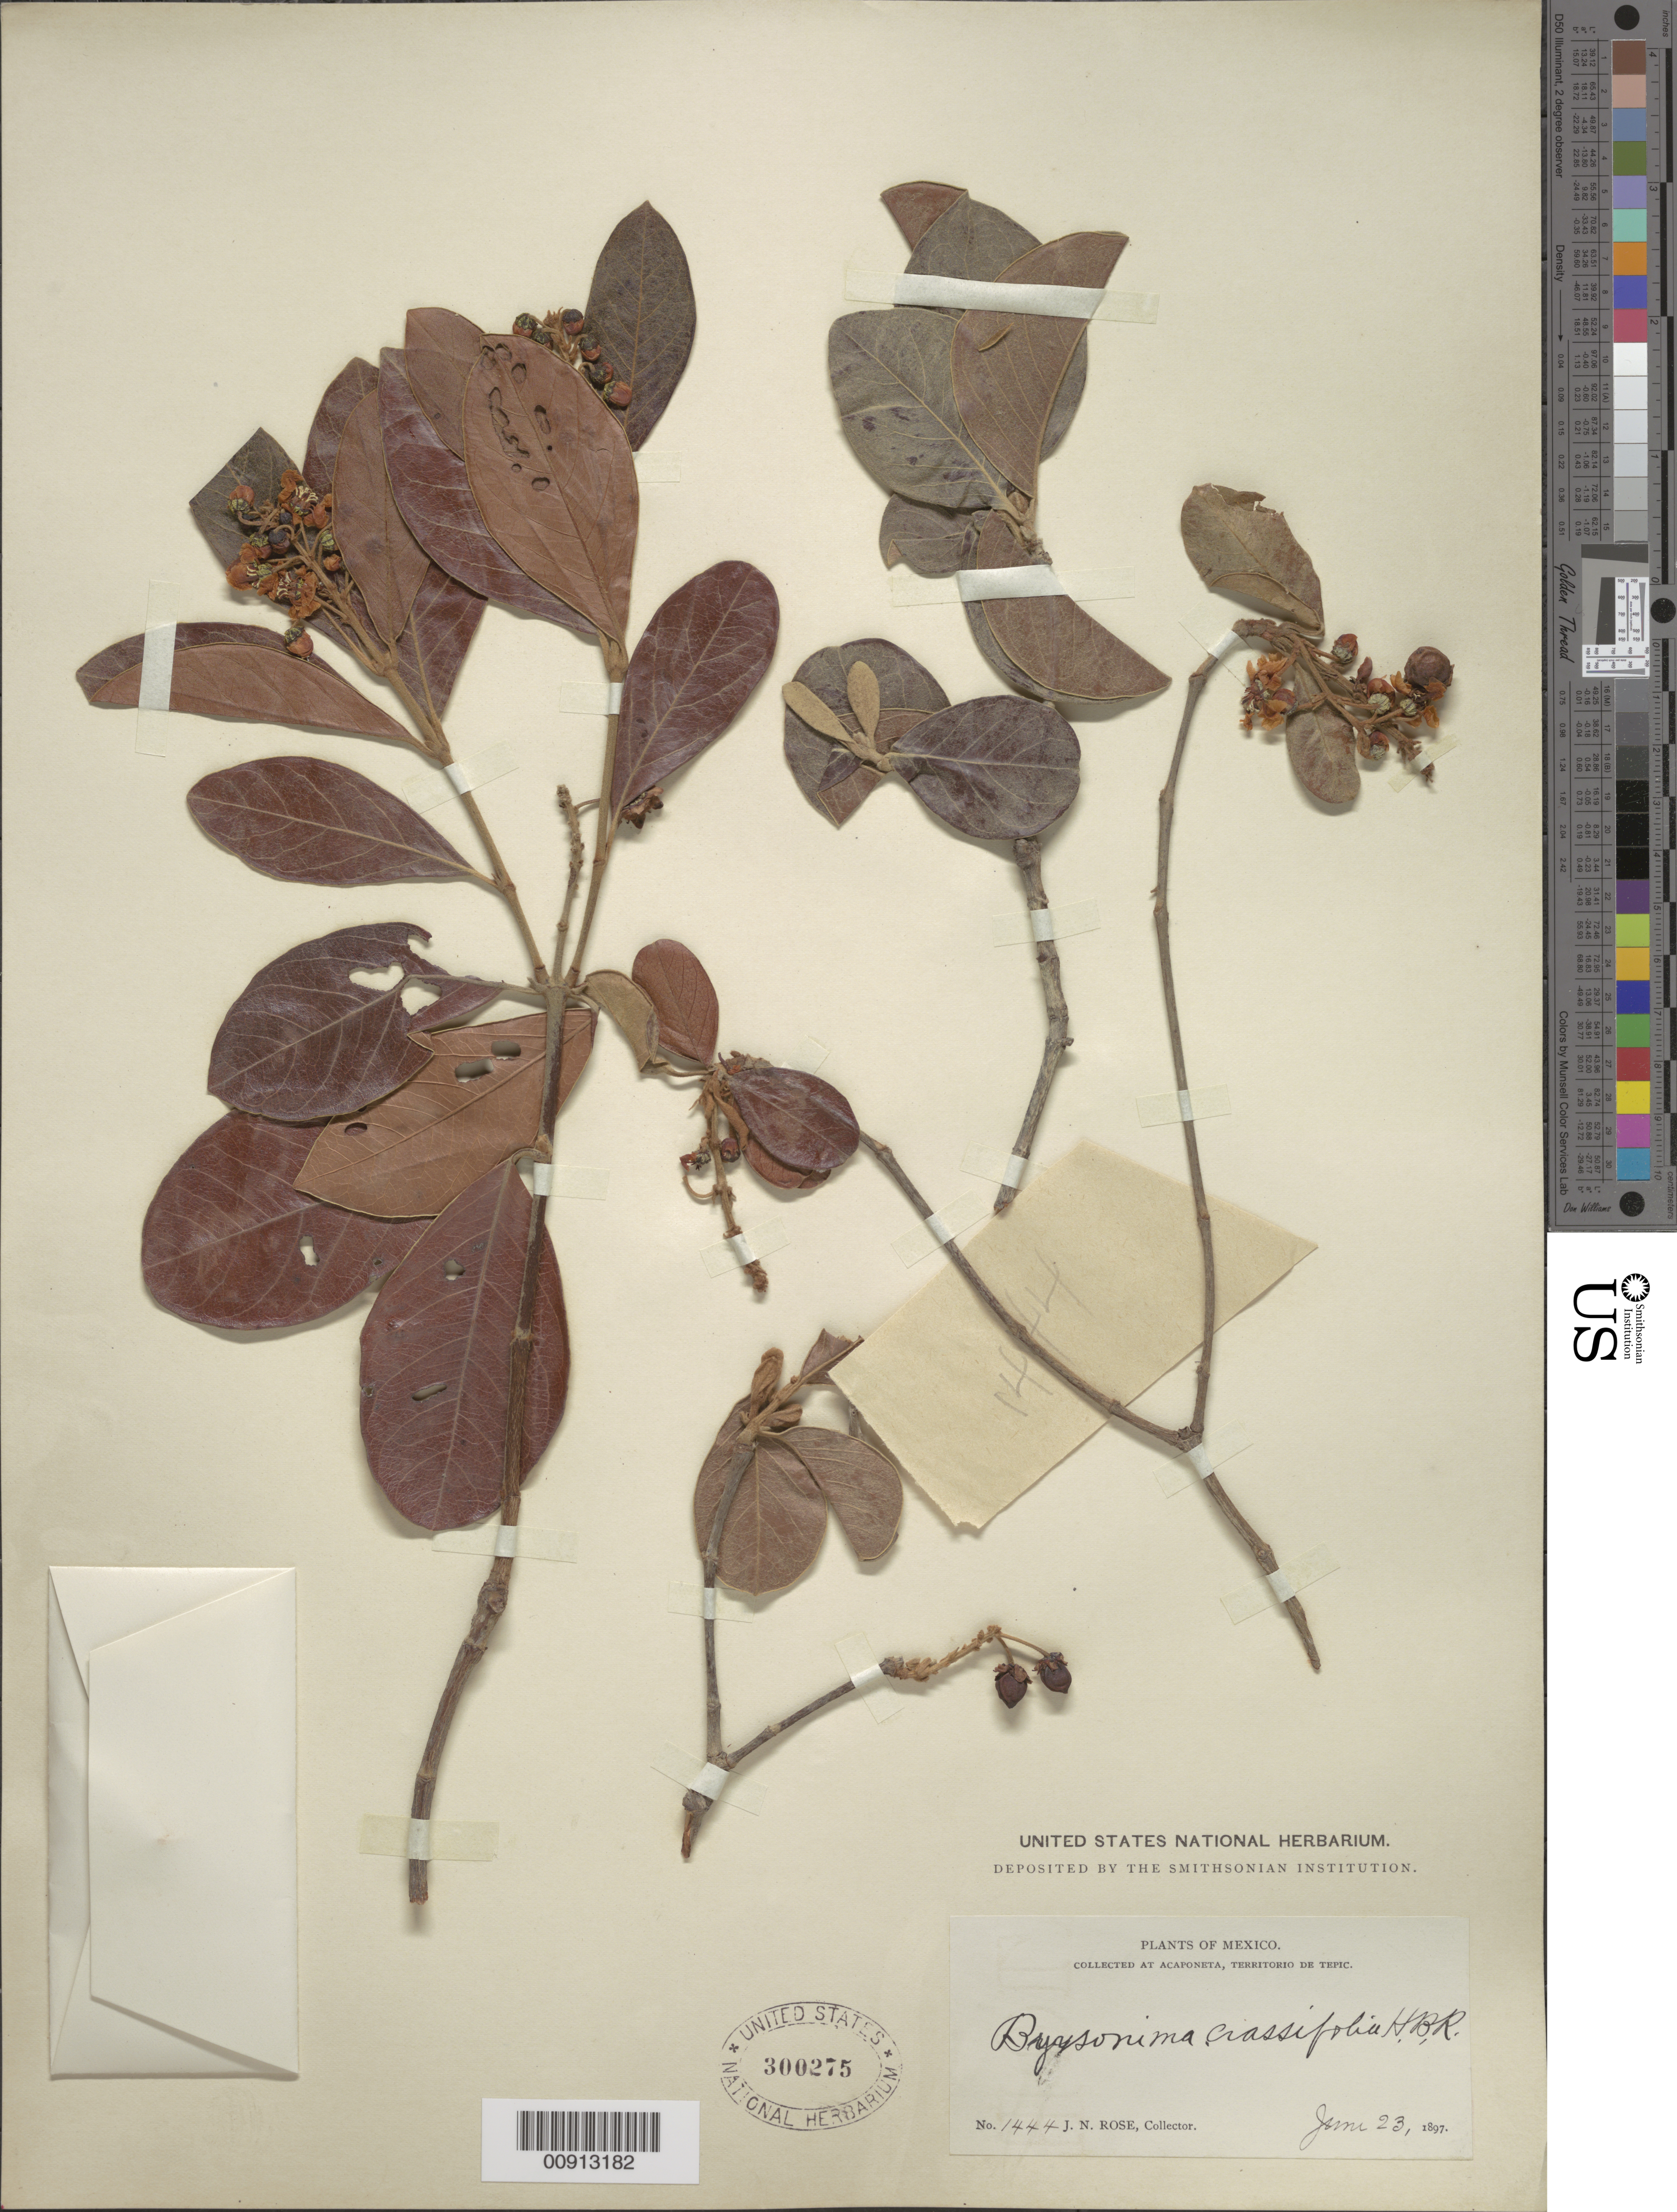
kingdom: Plantae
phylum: Tracheophyta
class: Magnoliopsida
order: Malpighiales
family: Malpighiaceae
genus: Byrsonima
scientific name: Byrsonima crassifolia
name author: (L.) Kunth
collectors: J. N. Rose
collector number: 1444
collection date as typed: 23 Jun 1897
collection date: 1897-06-23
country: Mexico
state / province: Nayarit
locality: Acaponeta, Territorio de Tepic.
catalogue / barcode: US 300275